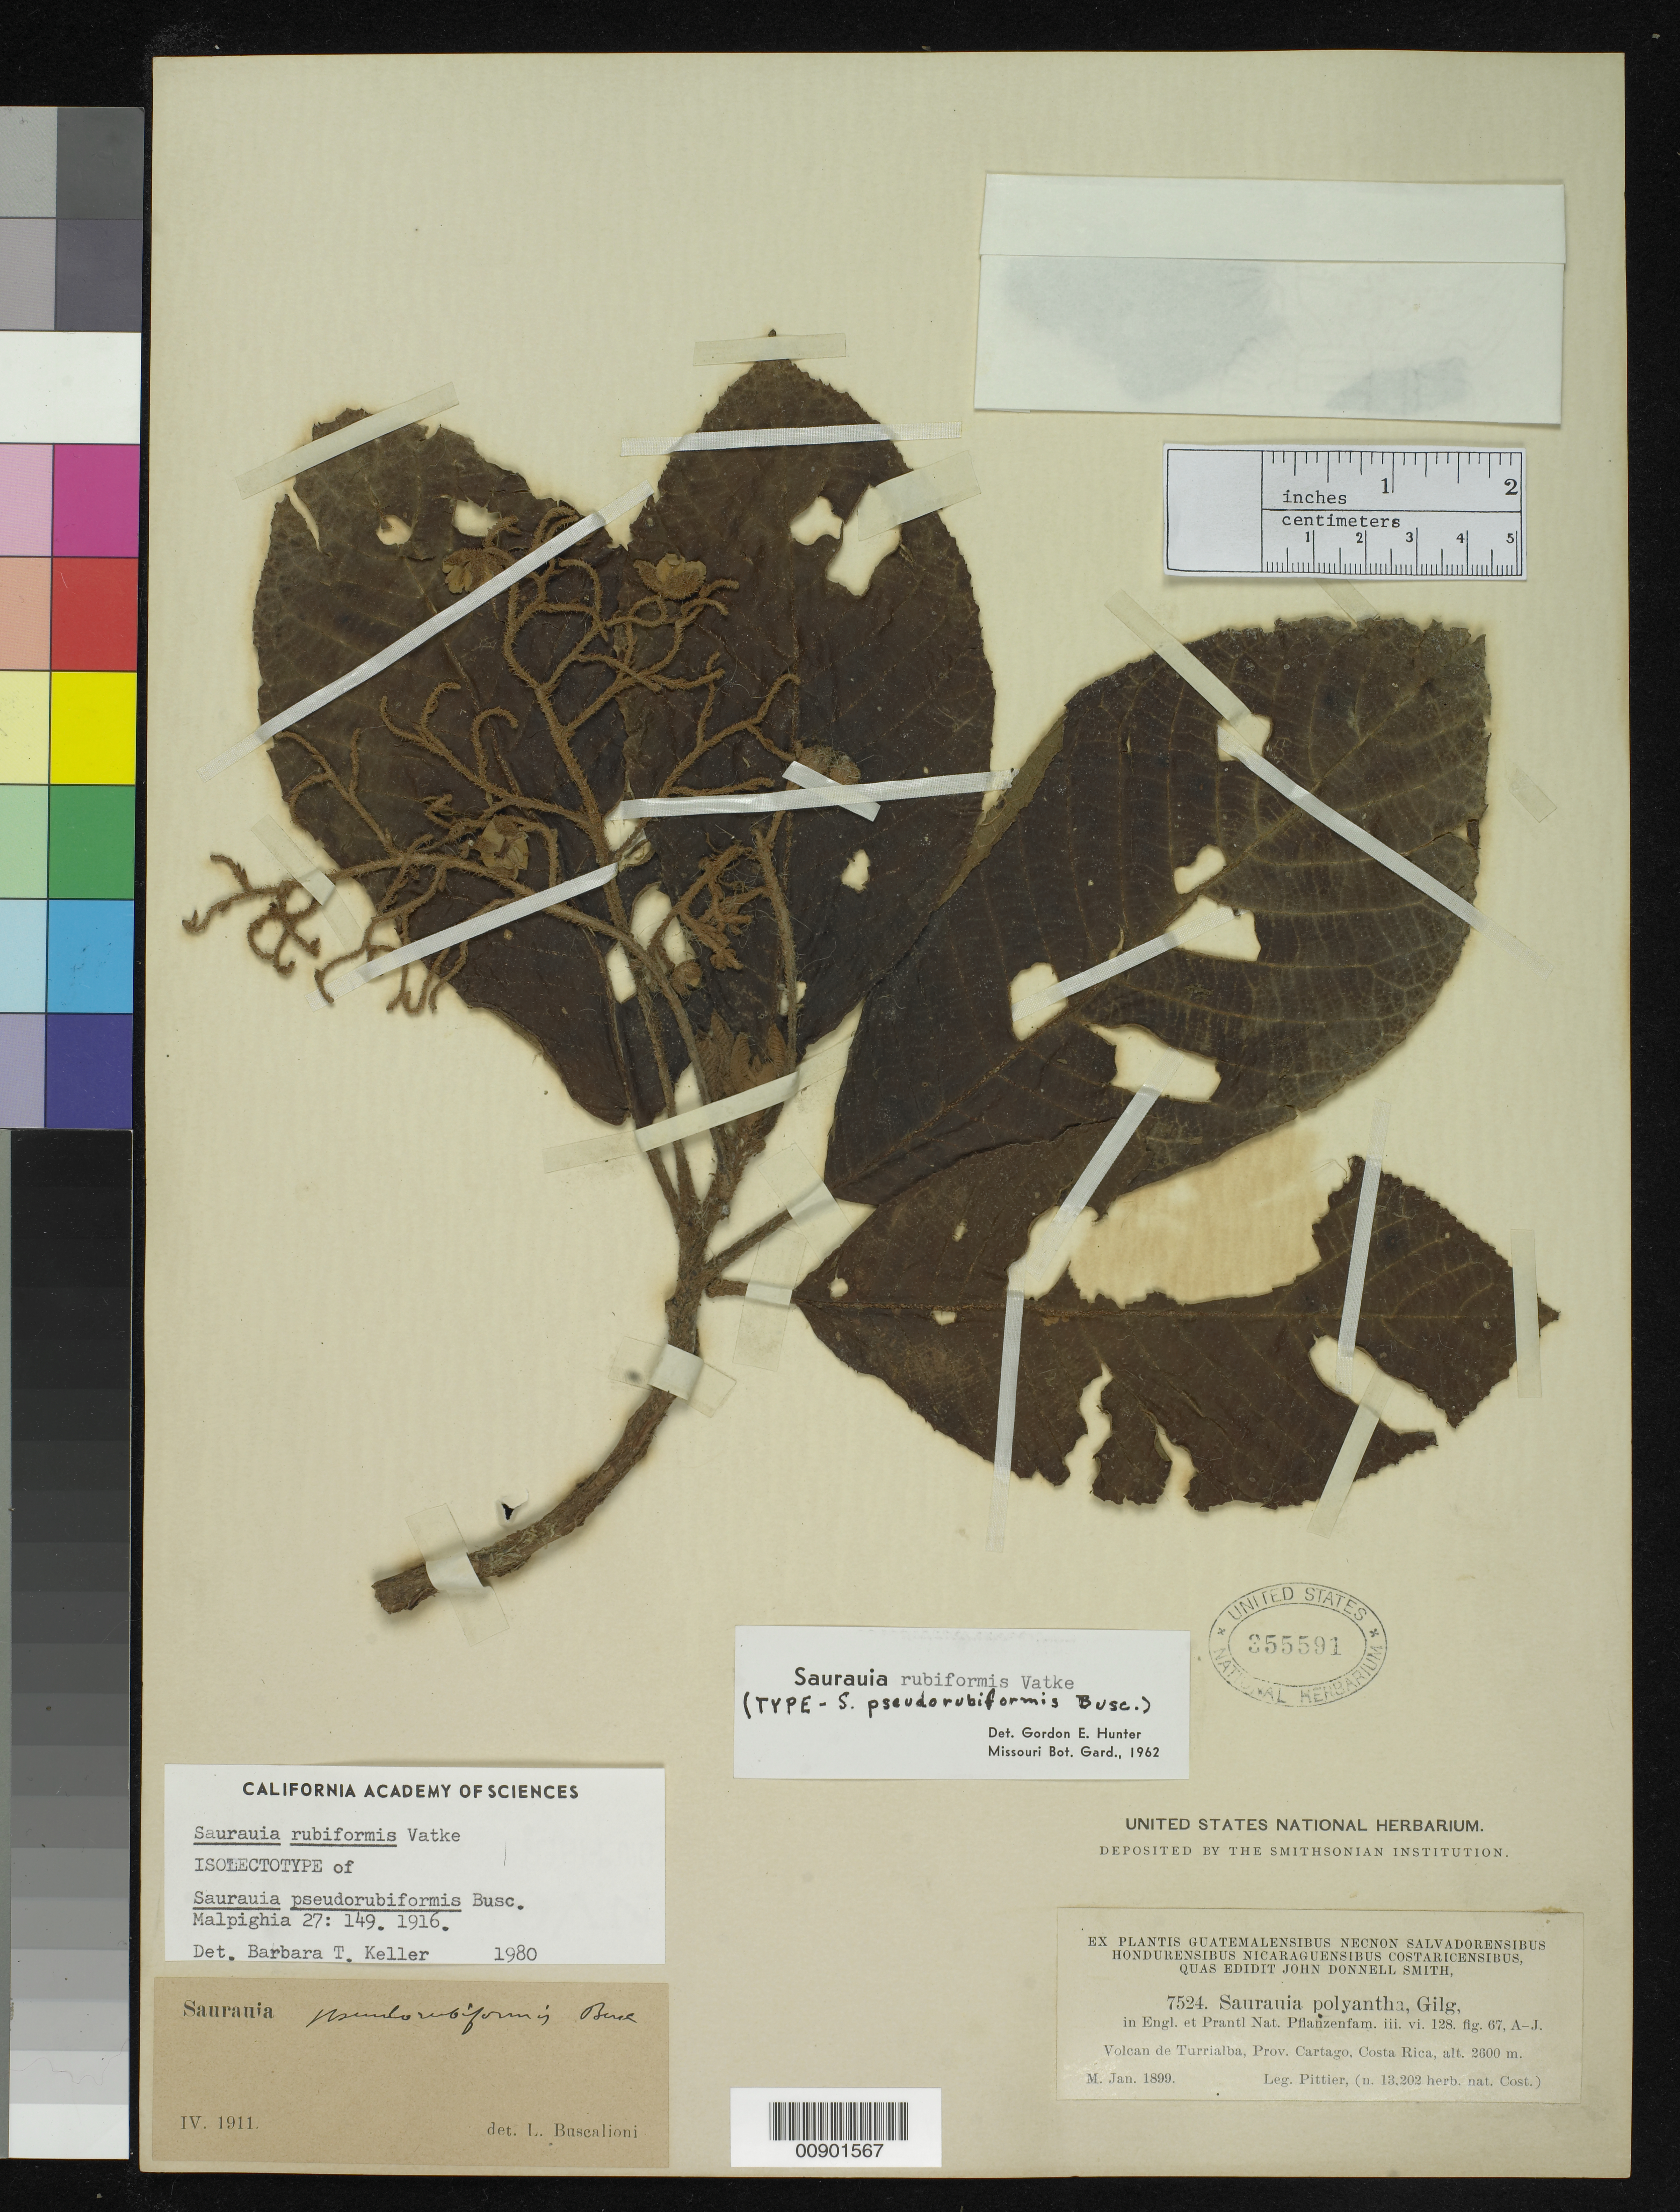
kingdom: Plantae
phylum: Tracheophyta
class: Magnoliopsida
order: Ericales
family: Actinidiaceae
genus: Saurauia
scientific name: Saurauia pseudorubiformis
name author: Buscal.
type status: Isolectotype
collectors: H. F. Pittier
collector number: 13202 (J.D.S. 7524)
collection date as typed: Jan 1899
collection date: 1899-01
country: Costa Rica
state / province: Cartago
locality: Volcan de Turrialba.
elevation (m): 2600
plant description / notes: Further described in Malphigia 27:149. 1916.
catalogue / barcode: US 355591